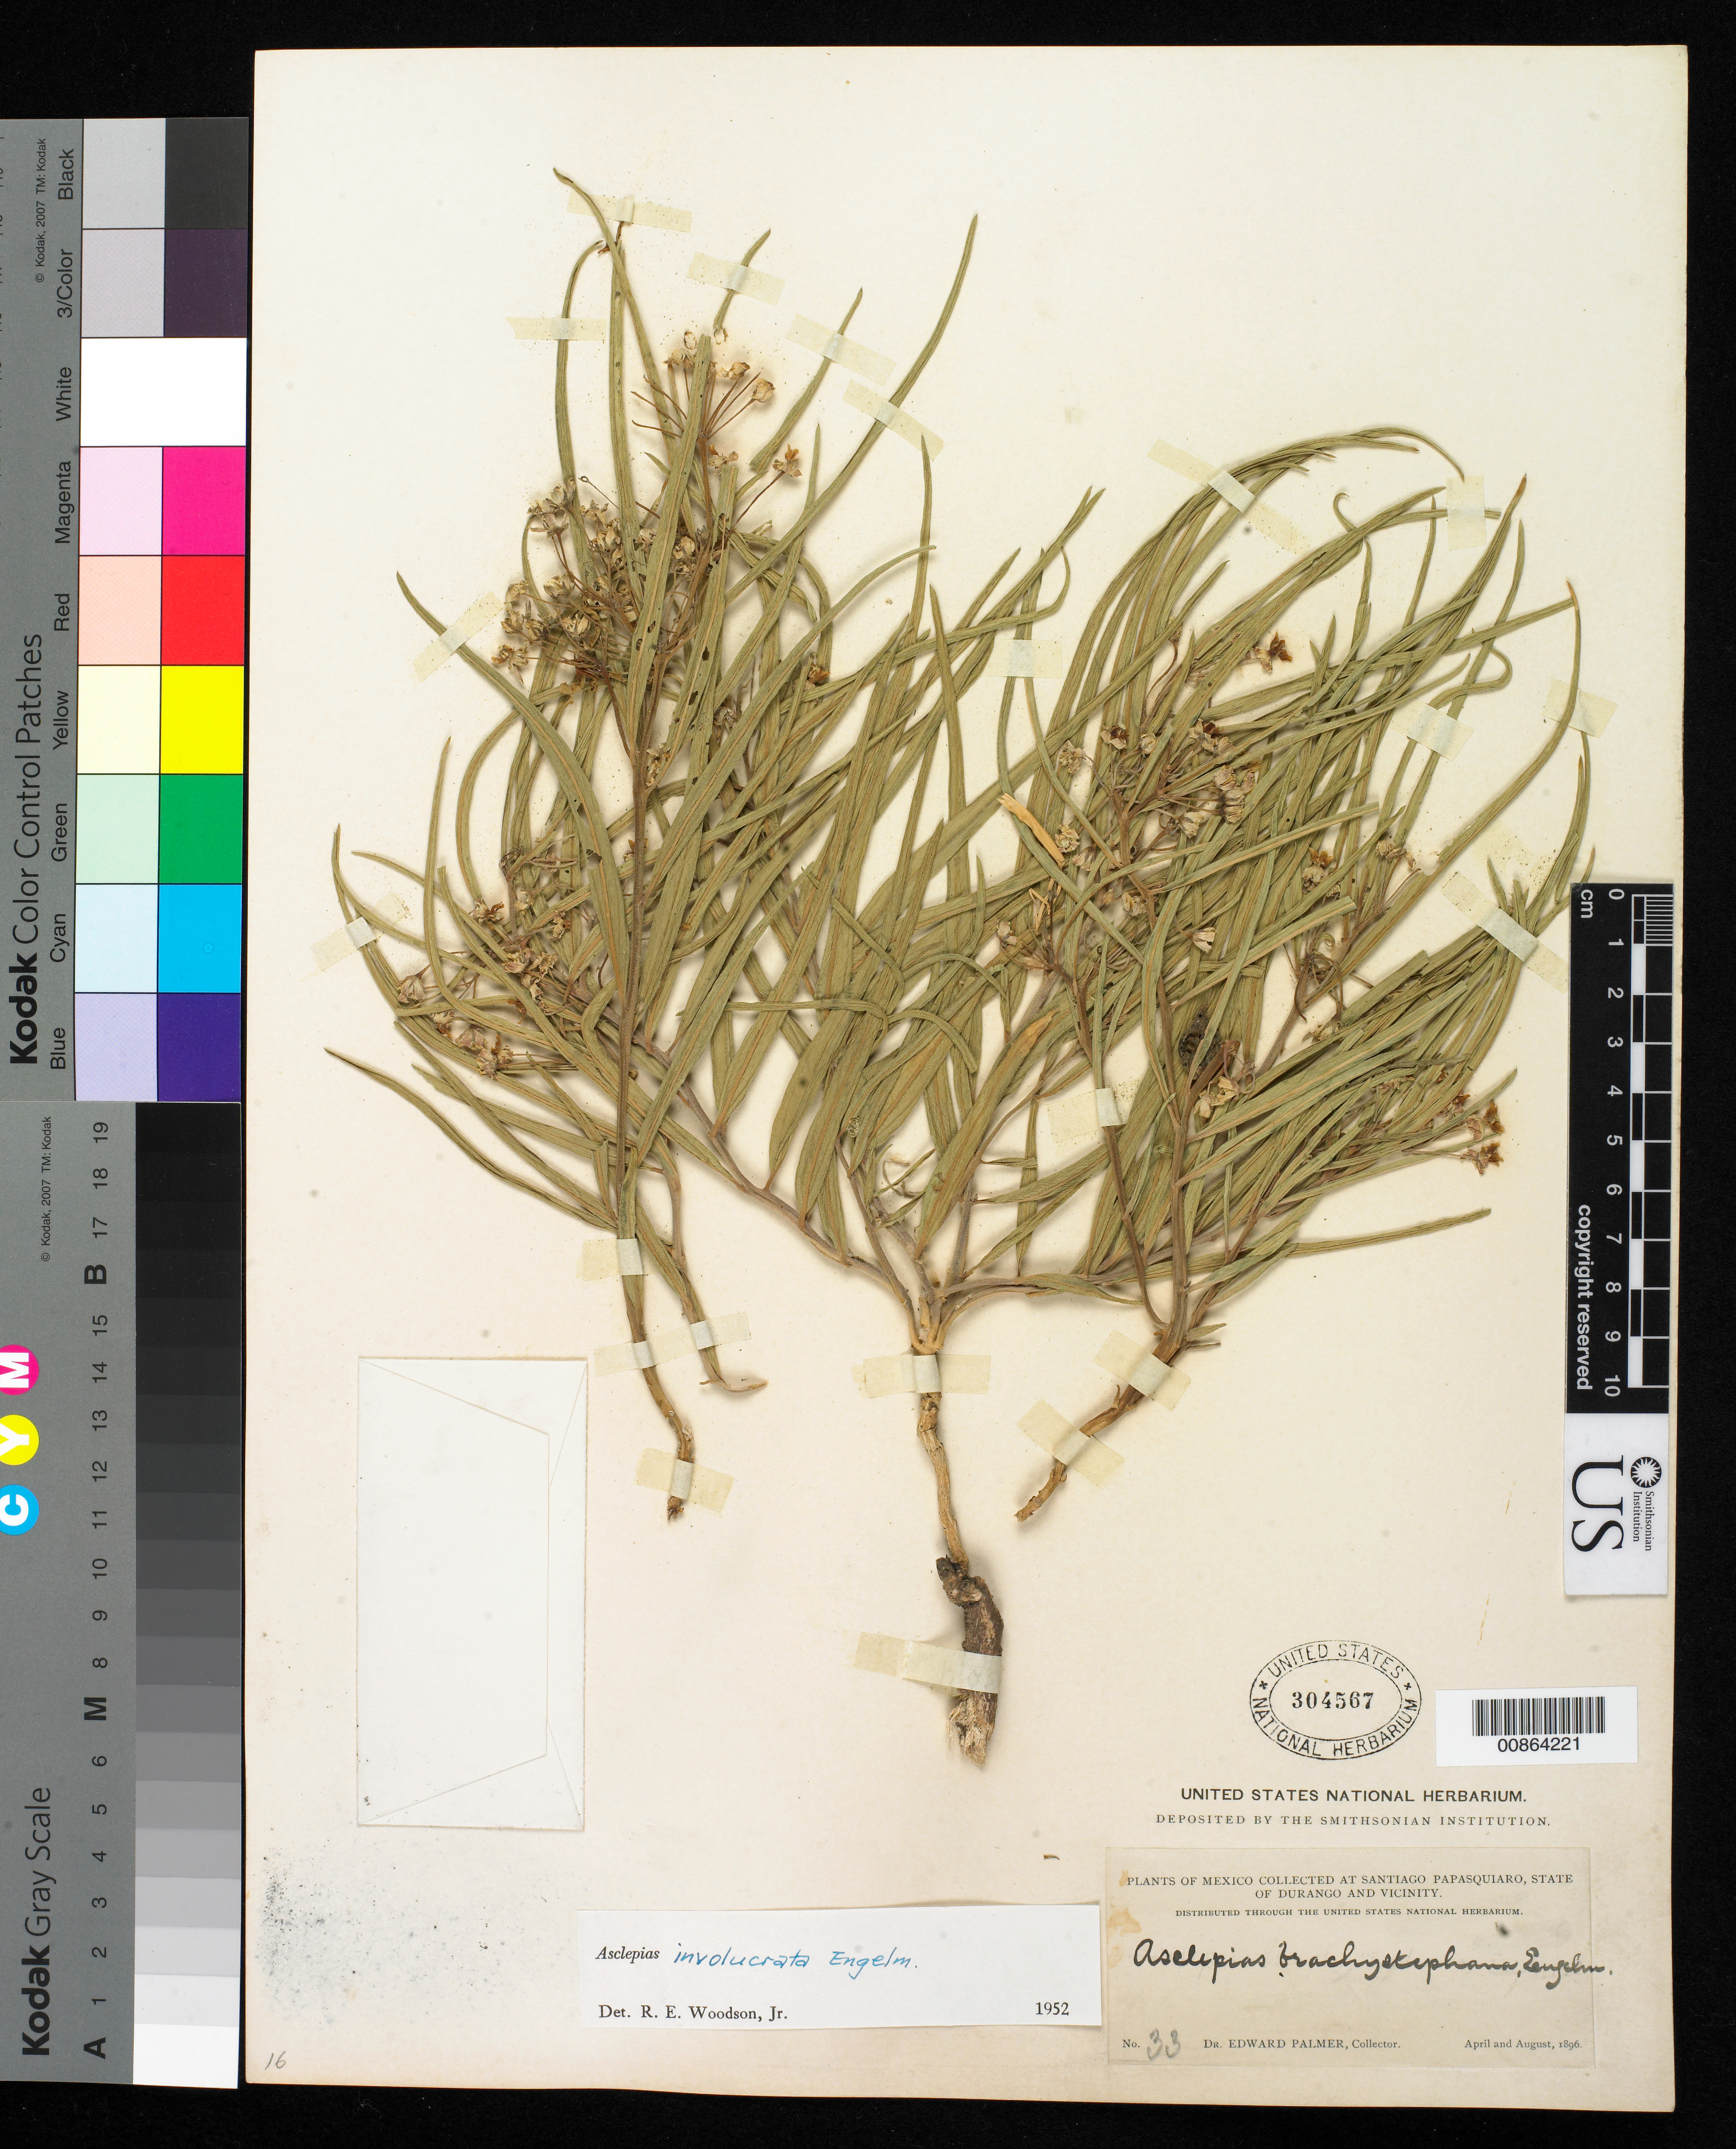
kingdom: Plantae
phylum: Tracheophyta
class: Magnoliopsida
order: Gentianales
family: Apocynaceae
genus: Asclepias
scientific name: Asclepias involucrata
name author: Engelm. ex Torr.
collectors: E. Palmer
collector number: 33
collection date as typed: Apr 1896 to -- Aug 1896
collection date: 1896-04/1896-08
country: Mexico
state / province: Durango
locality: Santiago Papasquiaro, Durango and vicinity.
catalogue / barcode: US 304567